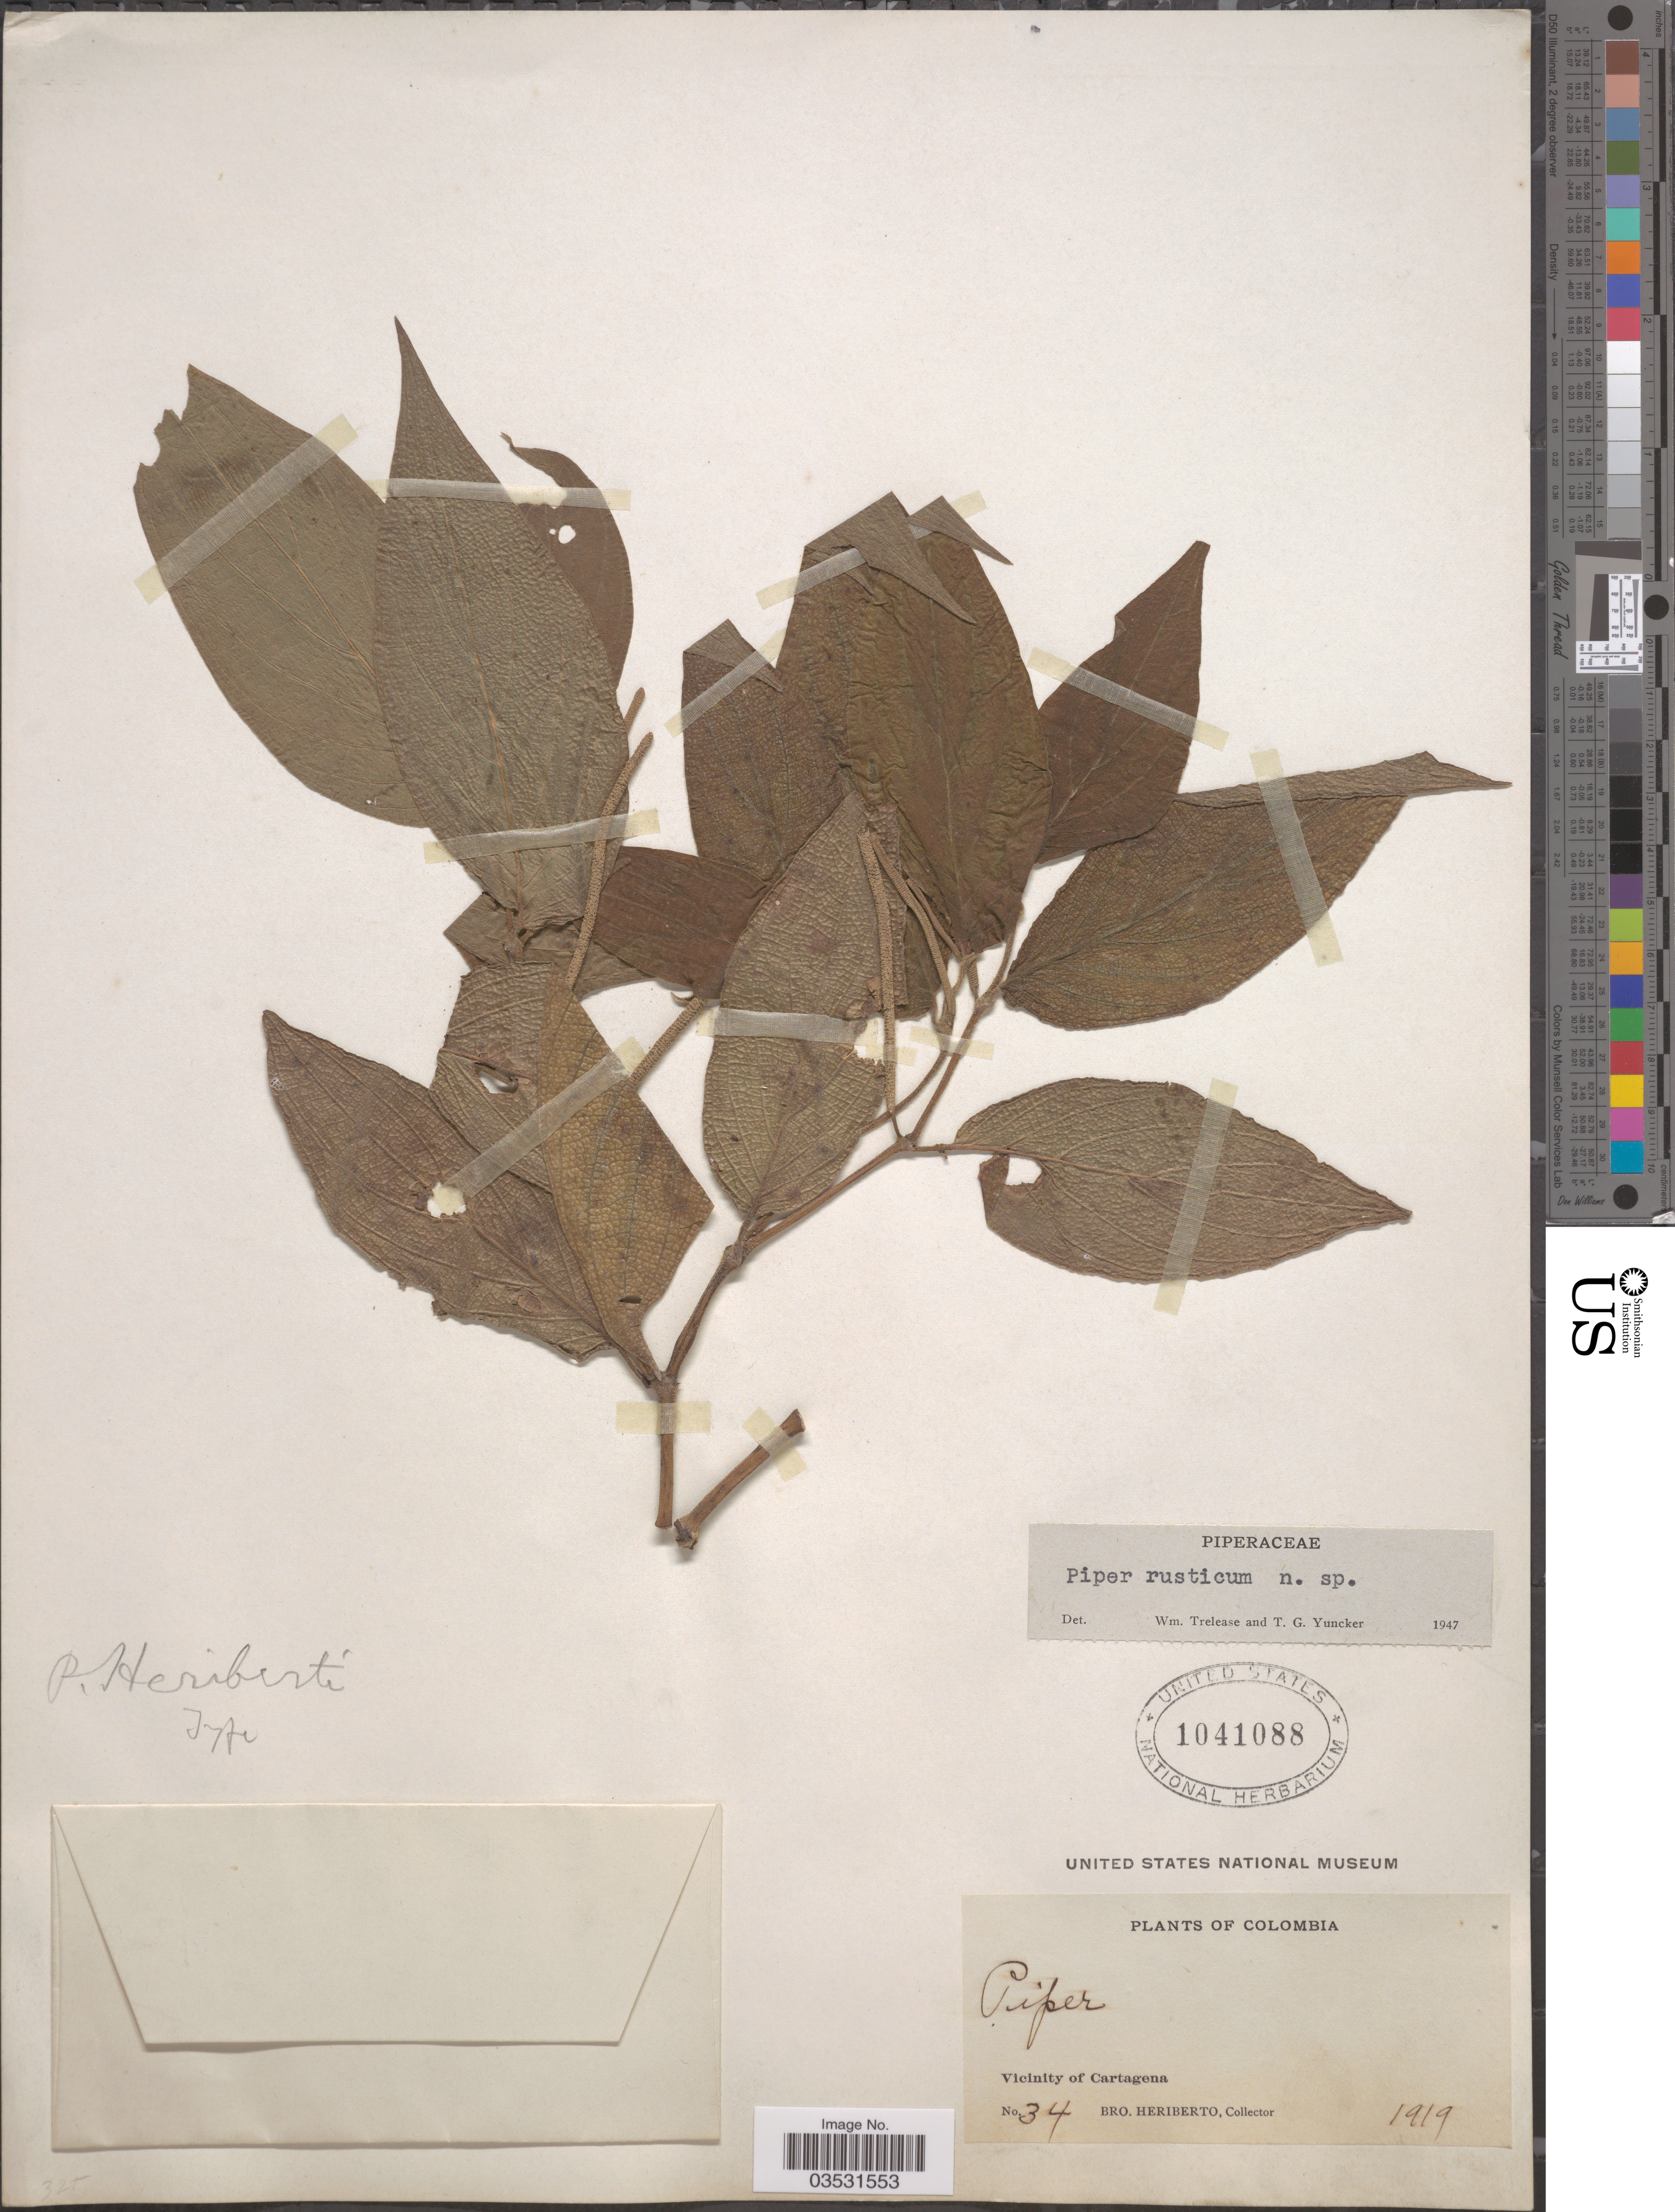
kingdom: Plantae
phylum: Tracheophyta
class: Magnoliopsida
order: Piperales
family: Piperaceae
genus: Piper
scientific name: Piper rusticum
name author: Trel. & Yunck.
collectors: B. Heriberto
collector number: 34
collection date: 1919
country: Colombia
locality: Vicinity of Cartagena.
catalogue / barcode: US 1041088